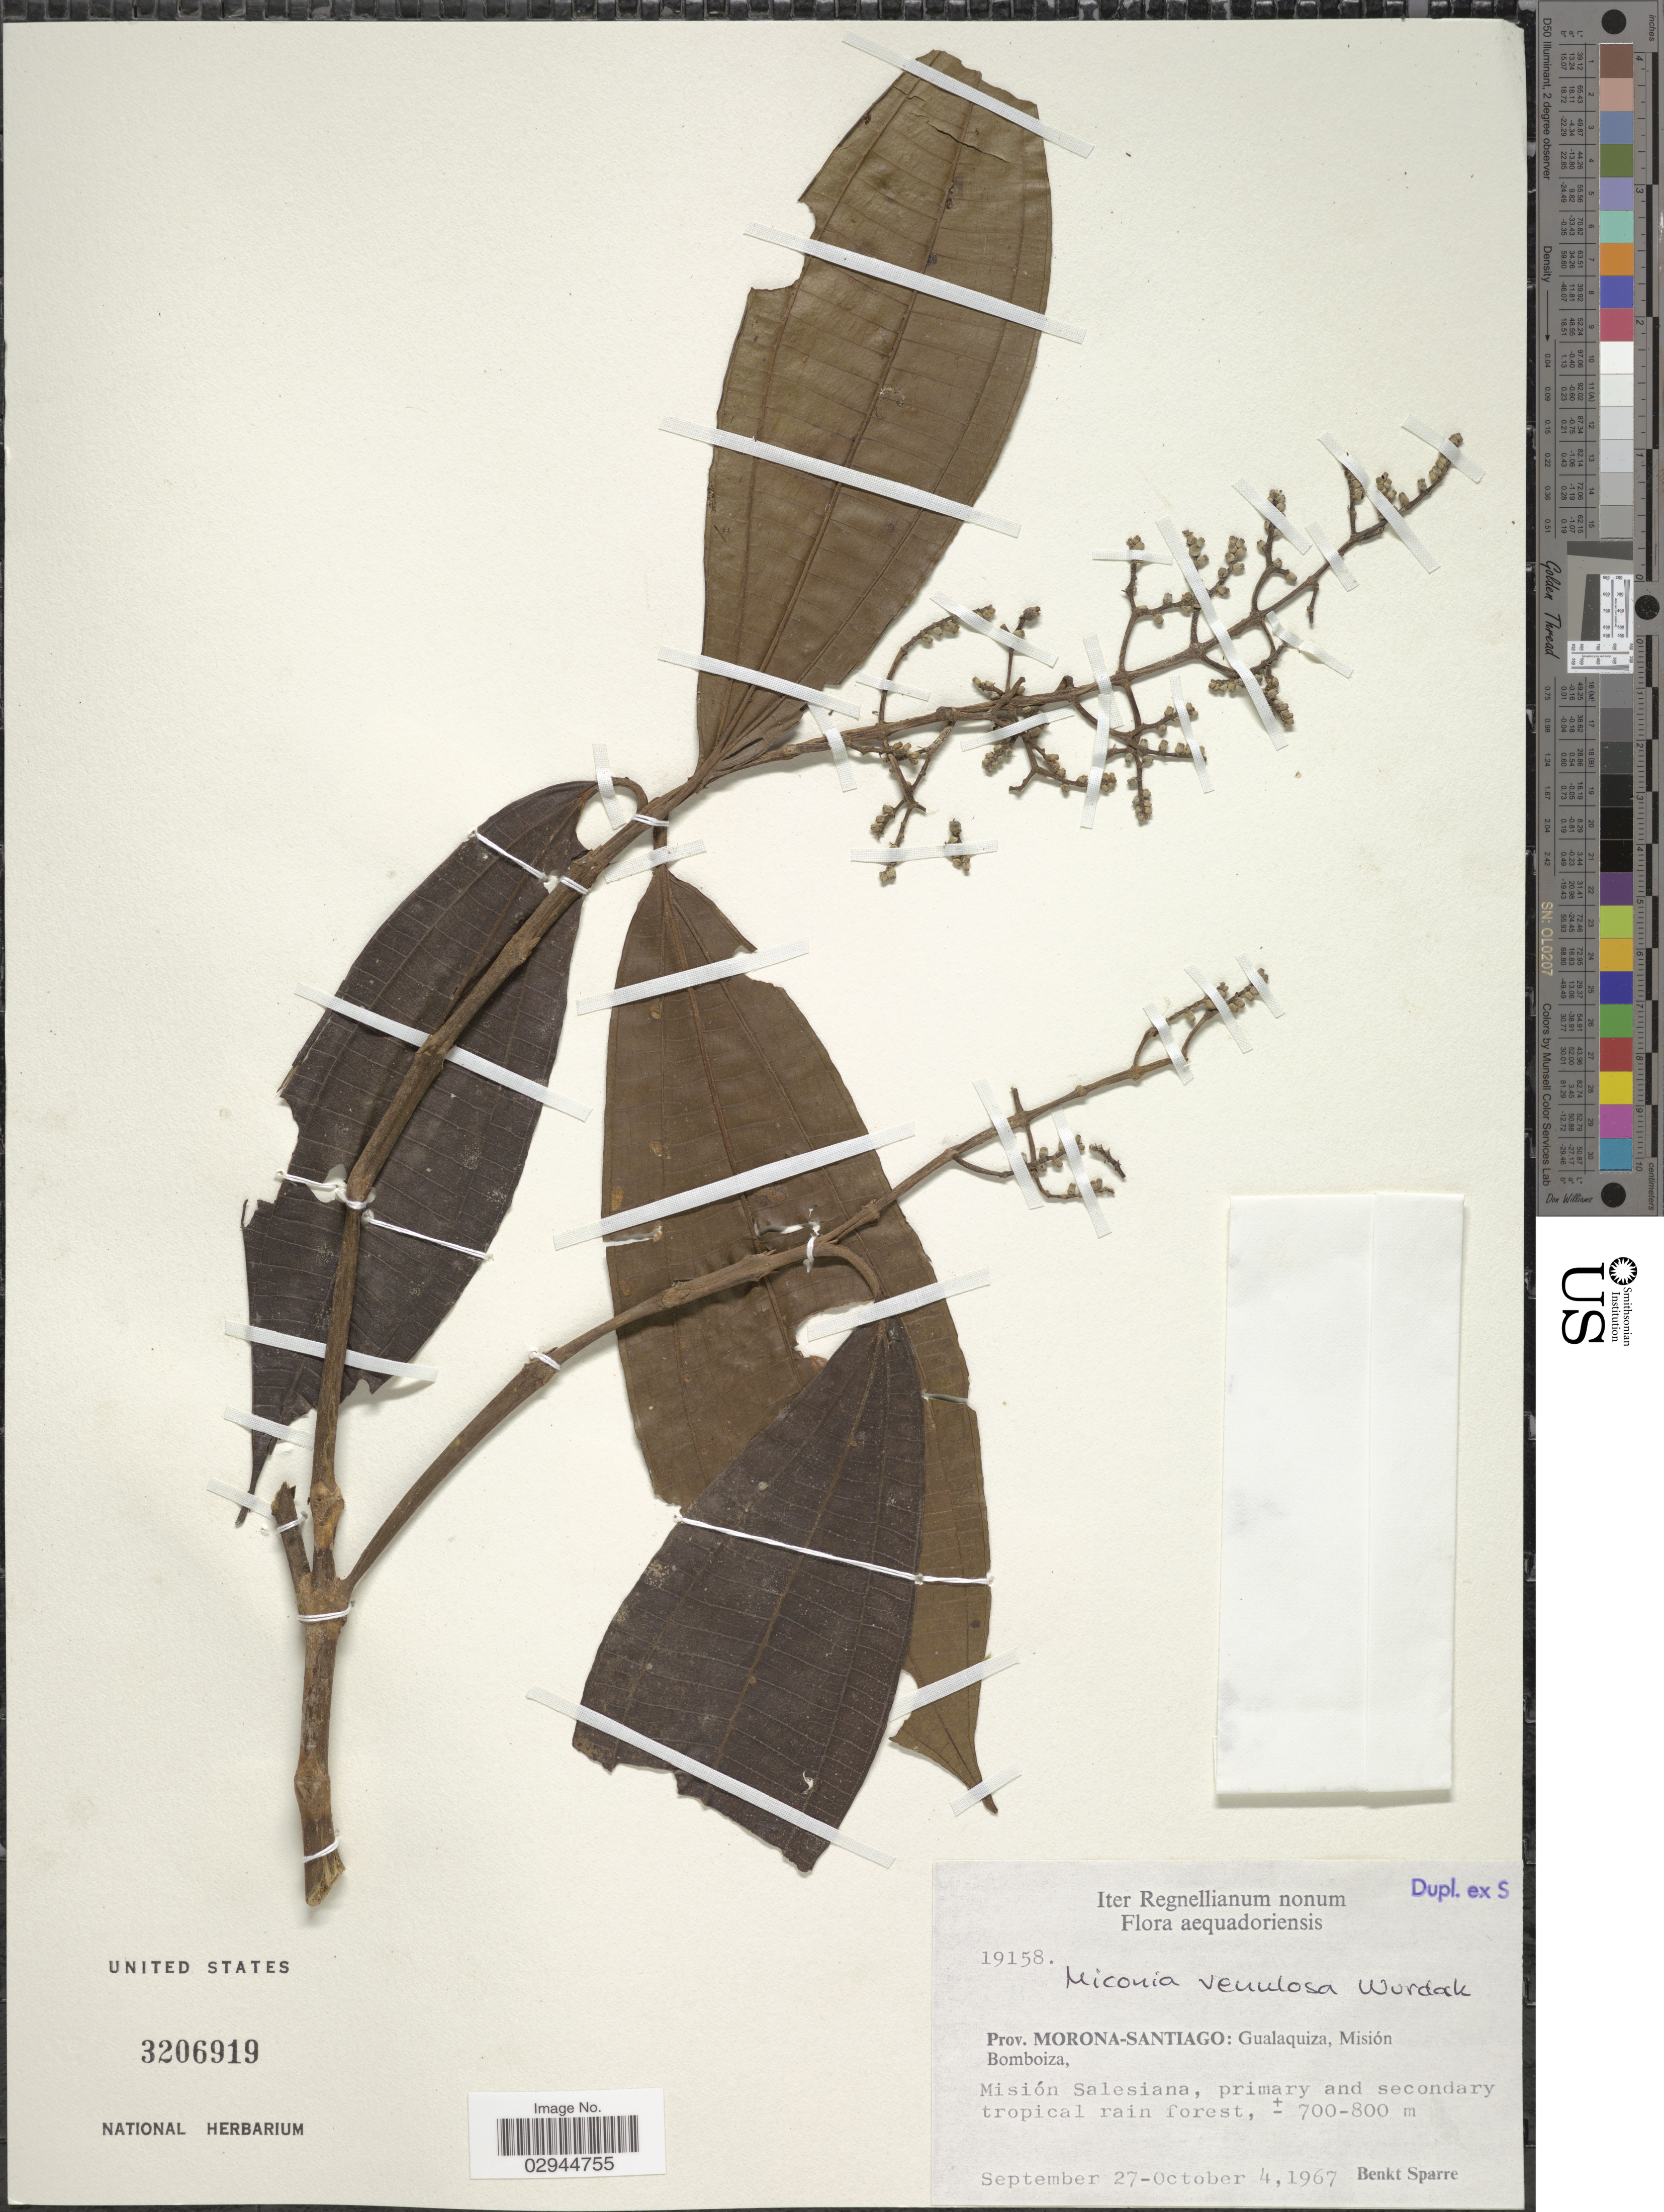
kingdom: Plantae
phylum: Tracheophyta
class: Magnoliopsida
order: Myrtales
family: Melastomataceae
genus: Miconia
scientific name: Miconia venulosa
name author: Wurdack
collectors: B. Sparre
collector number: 19158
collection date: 1967-09-27/1967-10-04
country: Ecuador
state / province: Morona-Santiago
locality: Gualaquiza, Misión Bomboiza. Misión Salesiana.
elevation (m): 700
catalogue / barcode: US 3206919